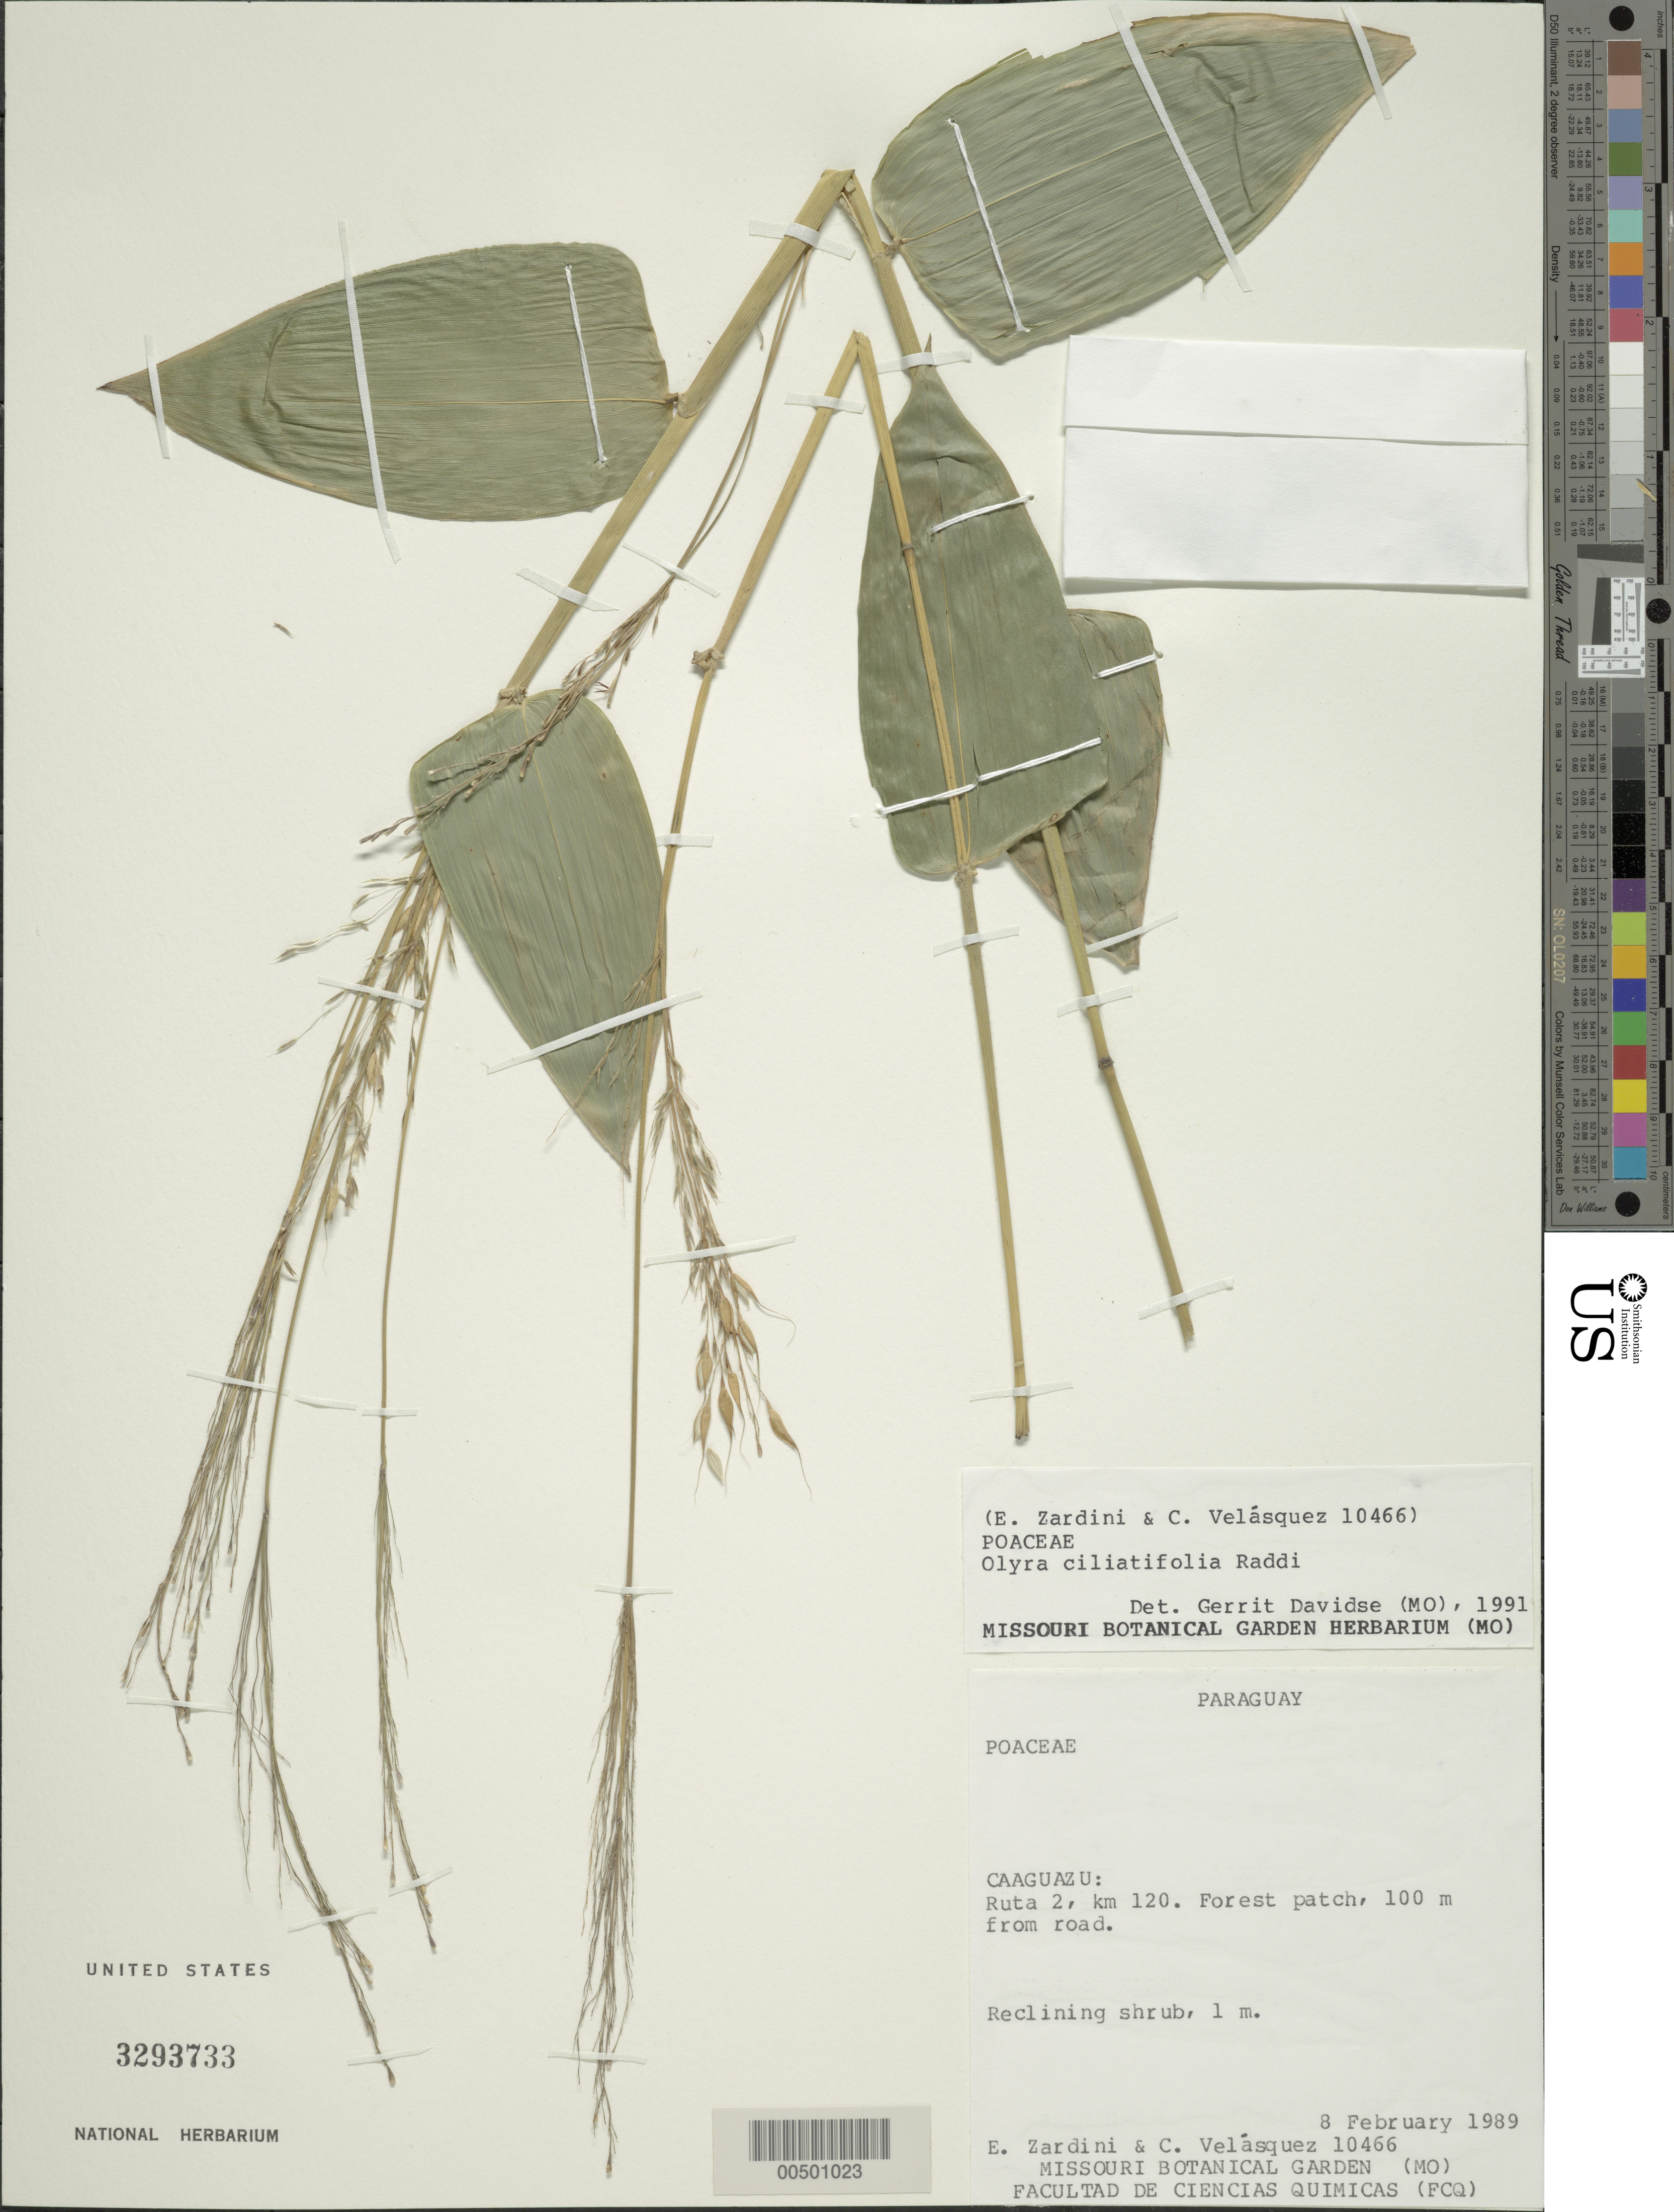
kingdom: Plantae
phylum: Tracheophyta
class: Liliopsida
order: Poales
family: Poaceae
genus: Olyra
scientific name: Olyra ciliatifolia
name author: Raddi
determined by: Davidse, Gerrit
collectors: E. M. Zardini & C. Velasquez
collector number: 10466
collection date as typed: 08 Feb 1989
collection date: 1989-02-08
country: Paraguay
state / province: Caaguazú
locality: Ruta 2, km 120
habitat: Forest patch 100 m from road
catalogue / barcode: US 3293733